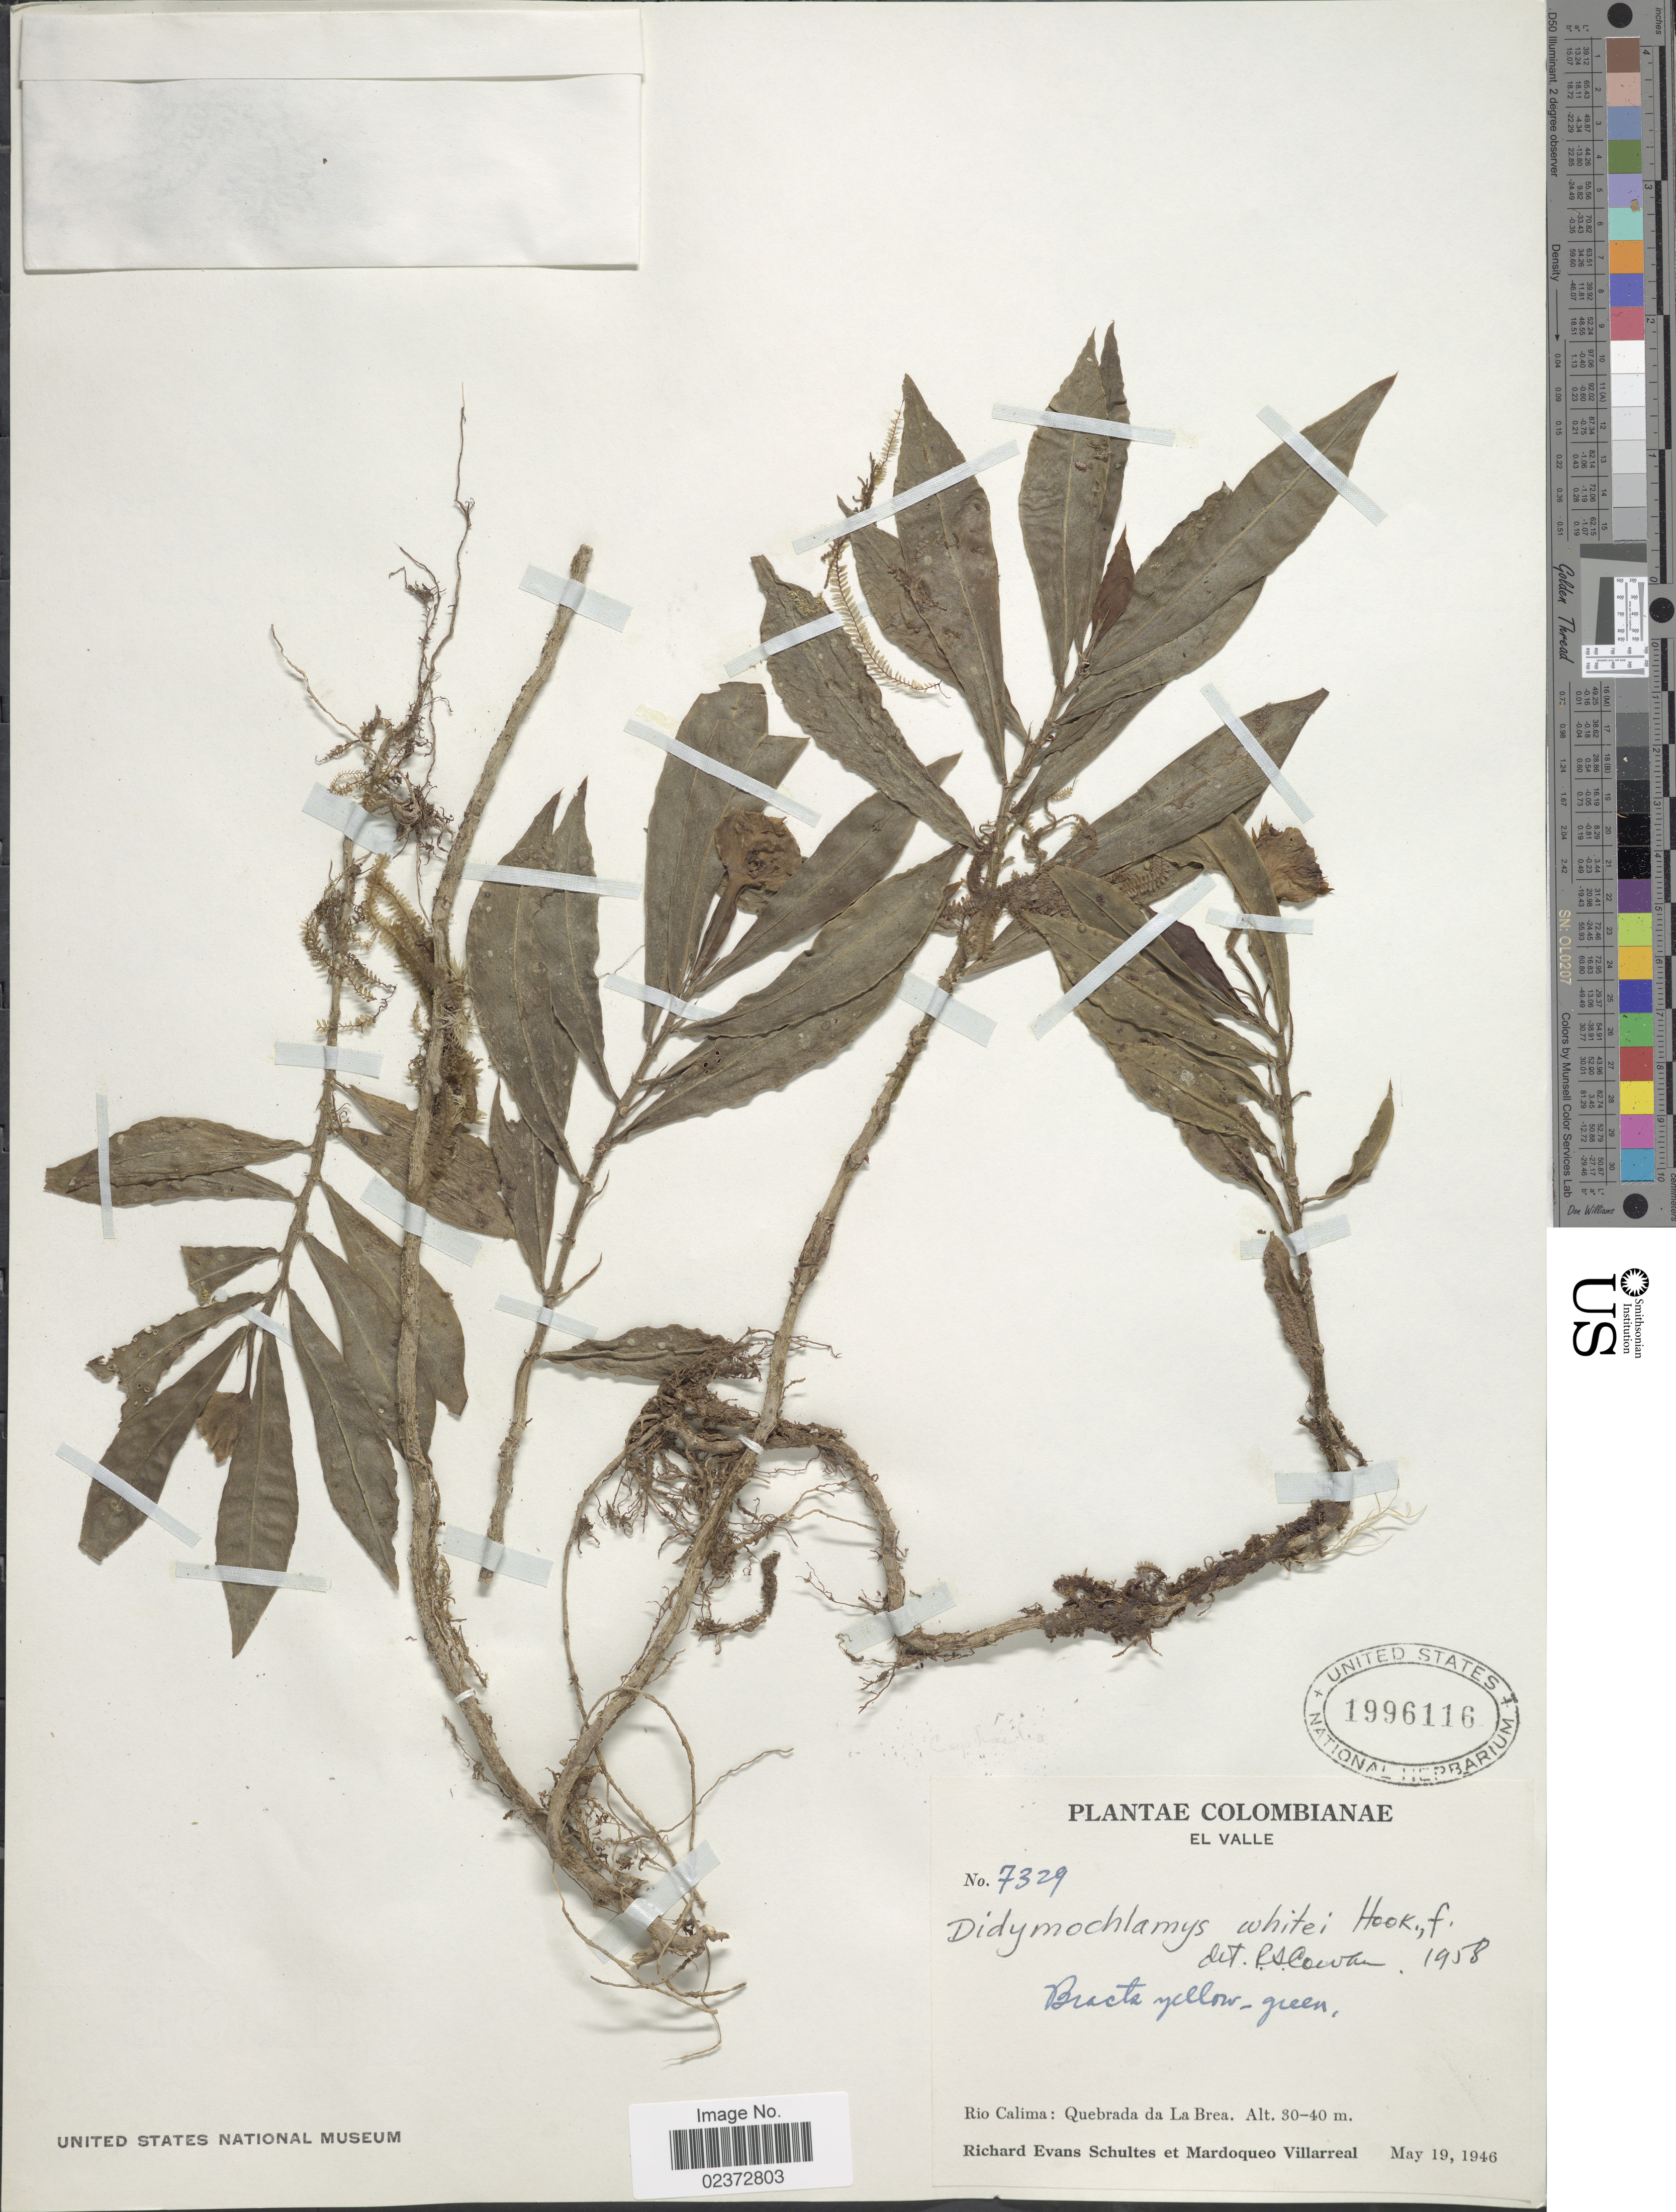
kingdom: Plantae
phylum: Tracheophyta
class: Magnoliopsida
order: Gentianales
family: Rubiaceae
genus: Didymochlamys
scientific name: Didymochlamys whitei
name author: Hook. f.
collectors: R. E. Schultes & M. Villareal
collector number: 7329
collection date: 1946-05-19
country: Colombia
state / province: Valle del Cauca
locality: Rio Calima: Quebrada da La Brea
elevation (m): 30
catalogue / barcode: US 1996116